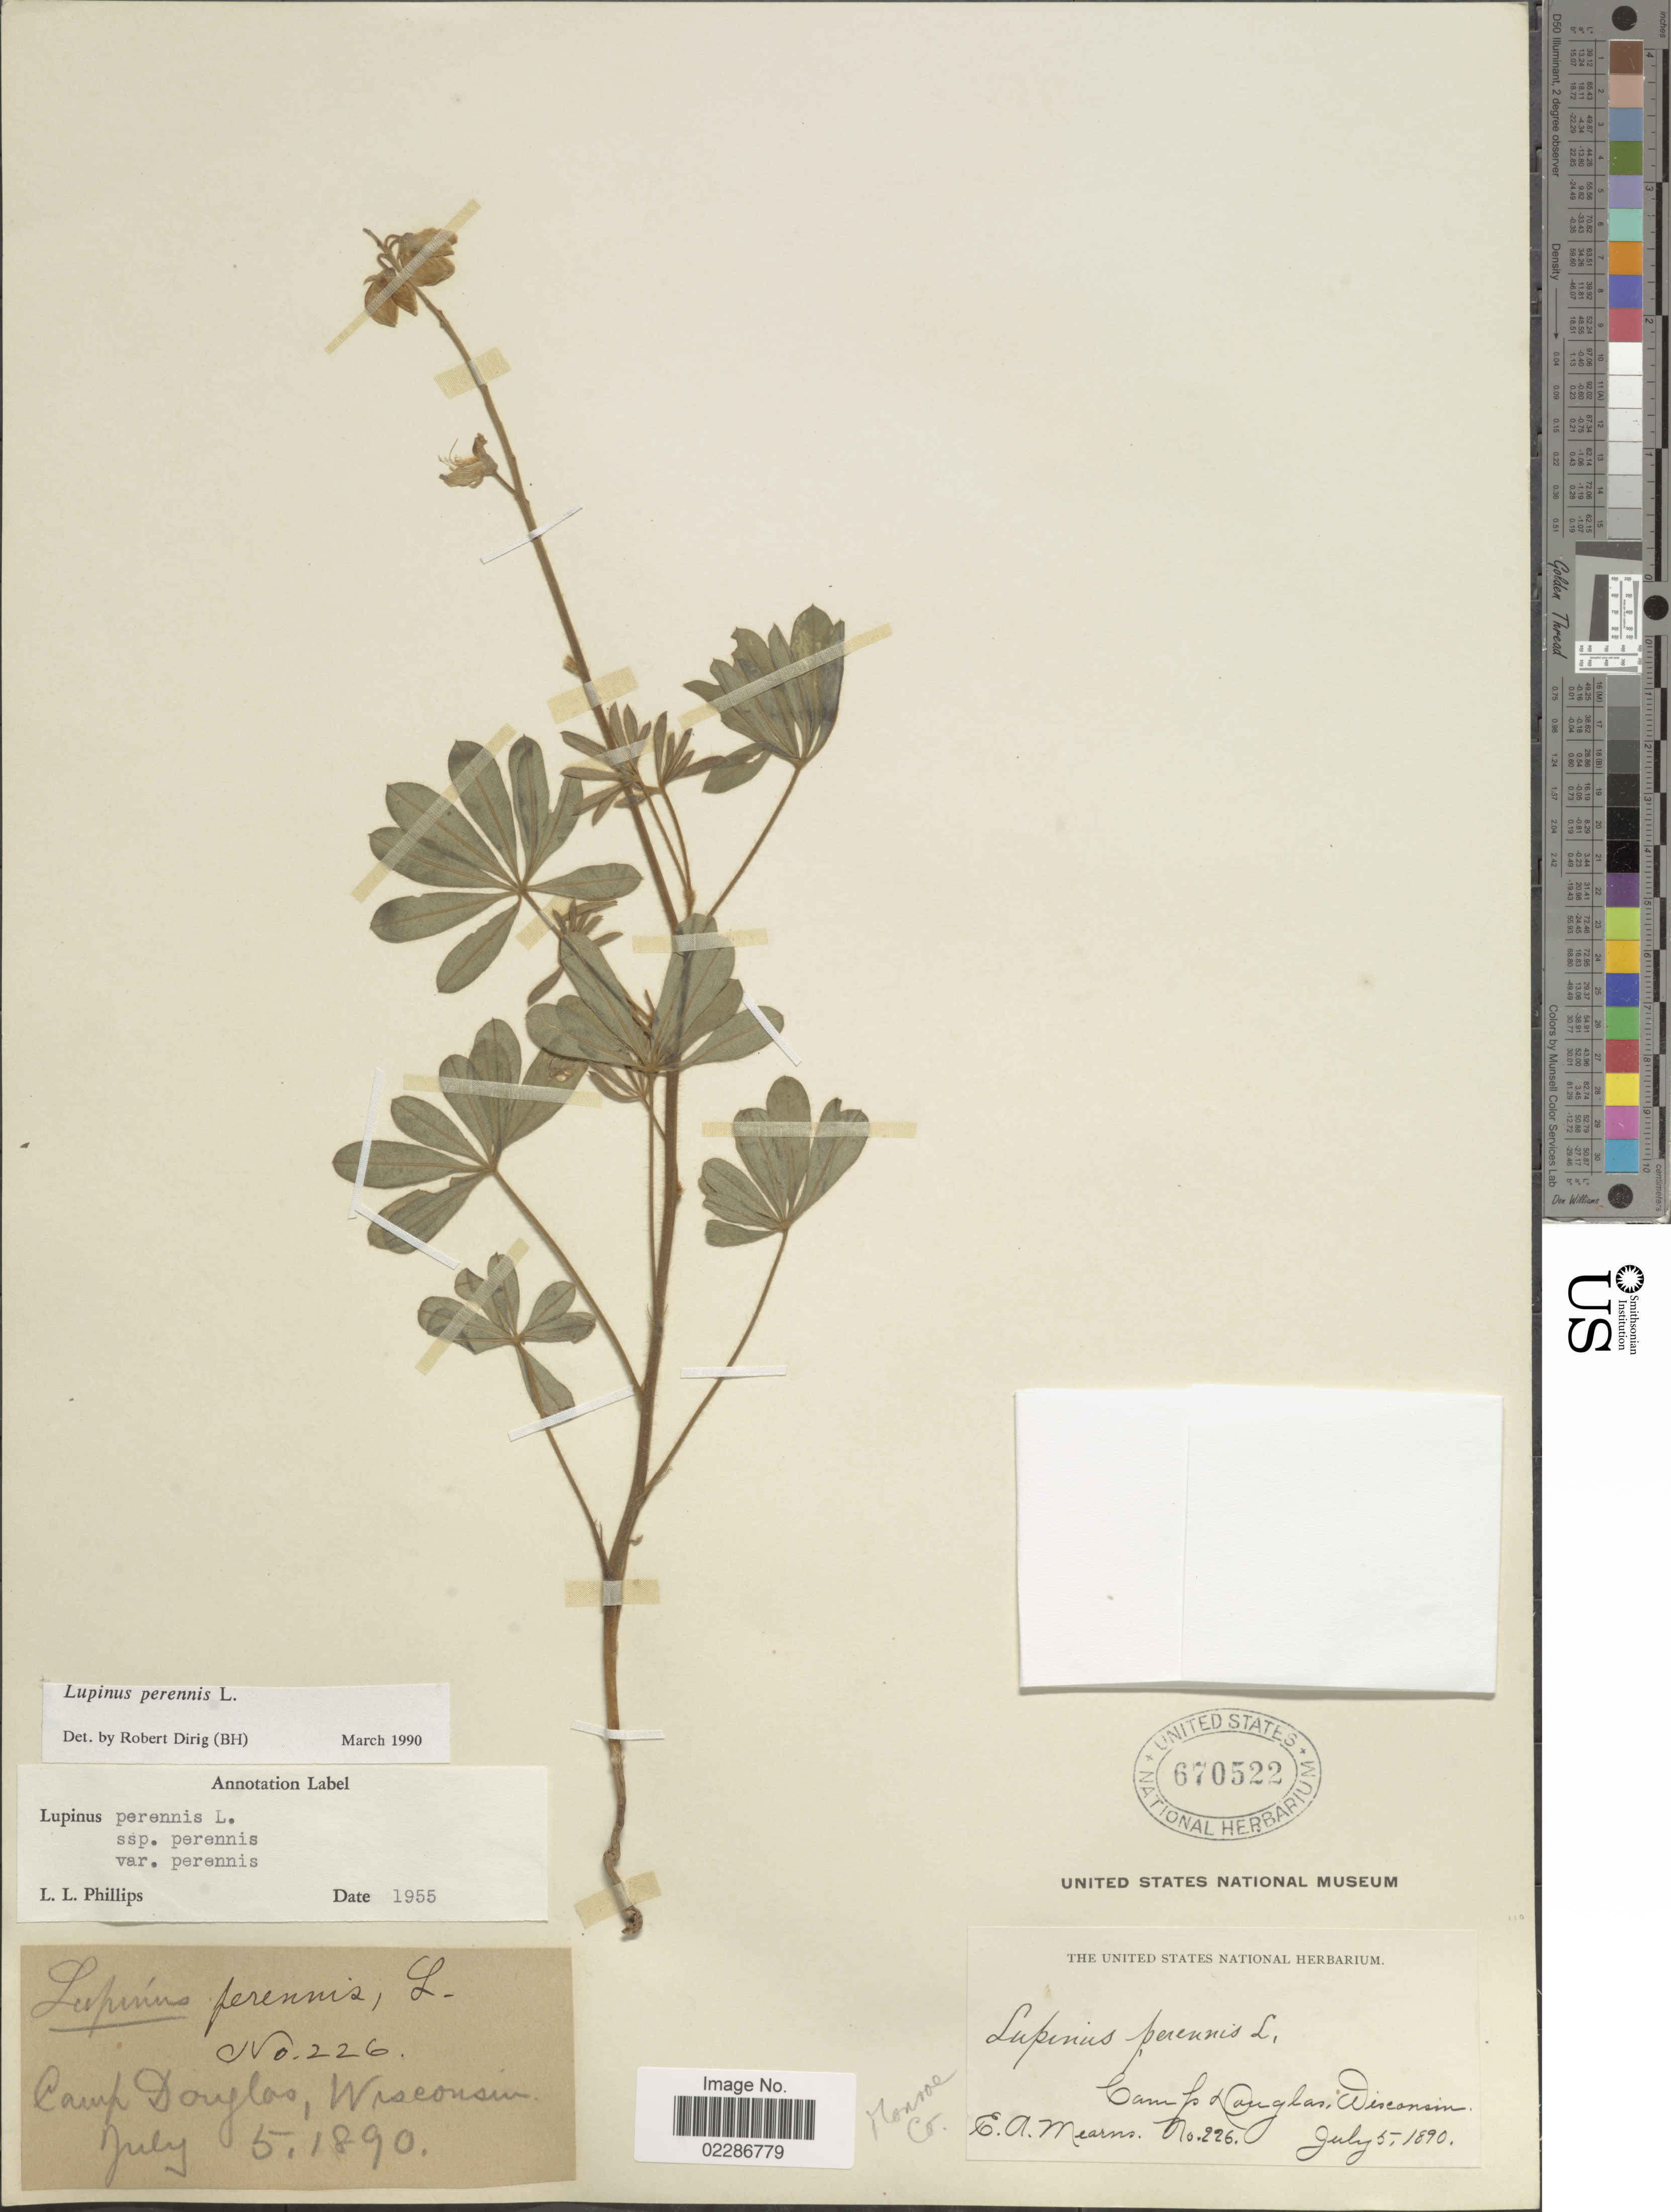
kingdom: Plantae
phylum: Tracheophyta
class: Magnoliopsida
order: Fabales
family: Fabaceae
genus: Lupinus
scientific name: Lupinus perennis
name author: L.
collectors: E. A. Mearns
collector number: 226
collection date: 1890-07-05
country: United States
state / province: Wisconsin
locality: Camp Douglas. Monroe Co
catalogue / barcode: US 670522